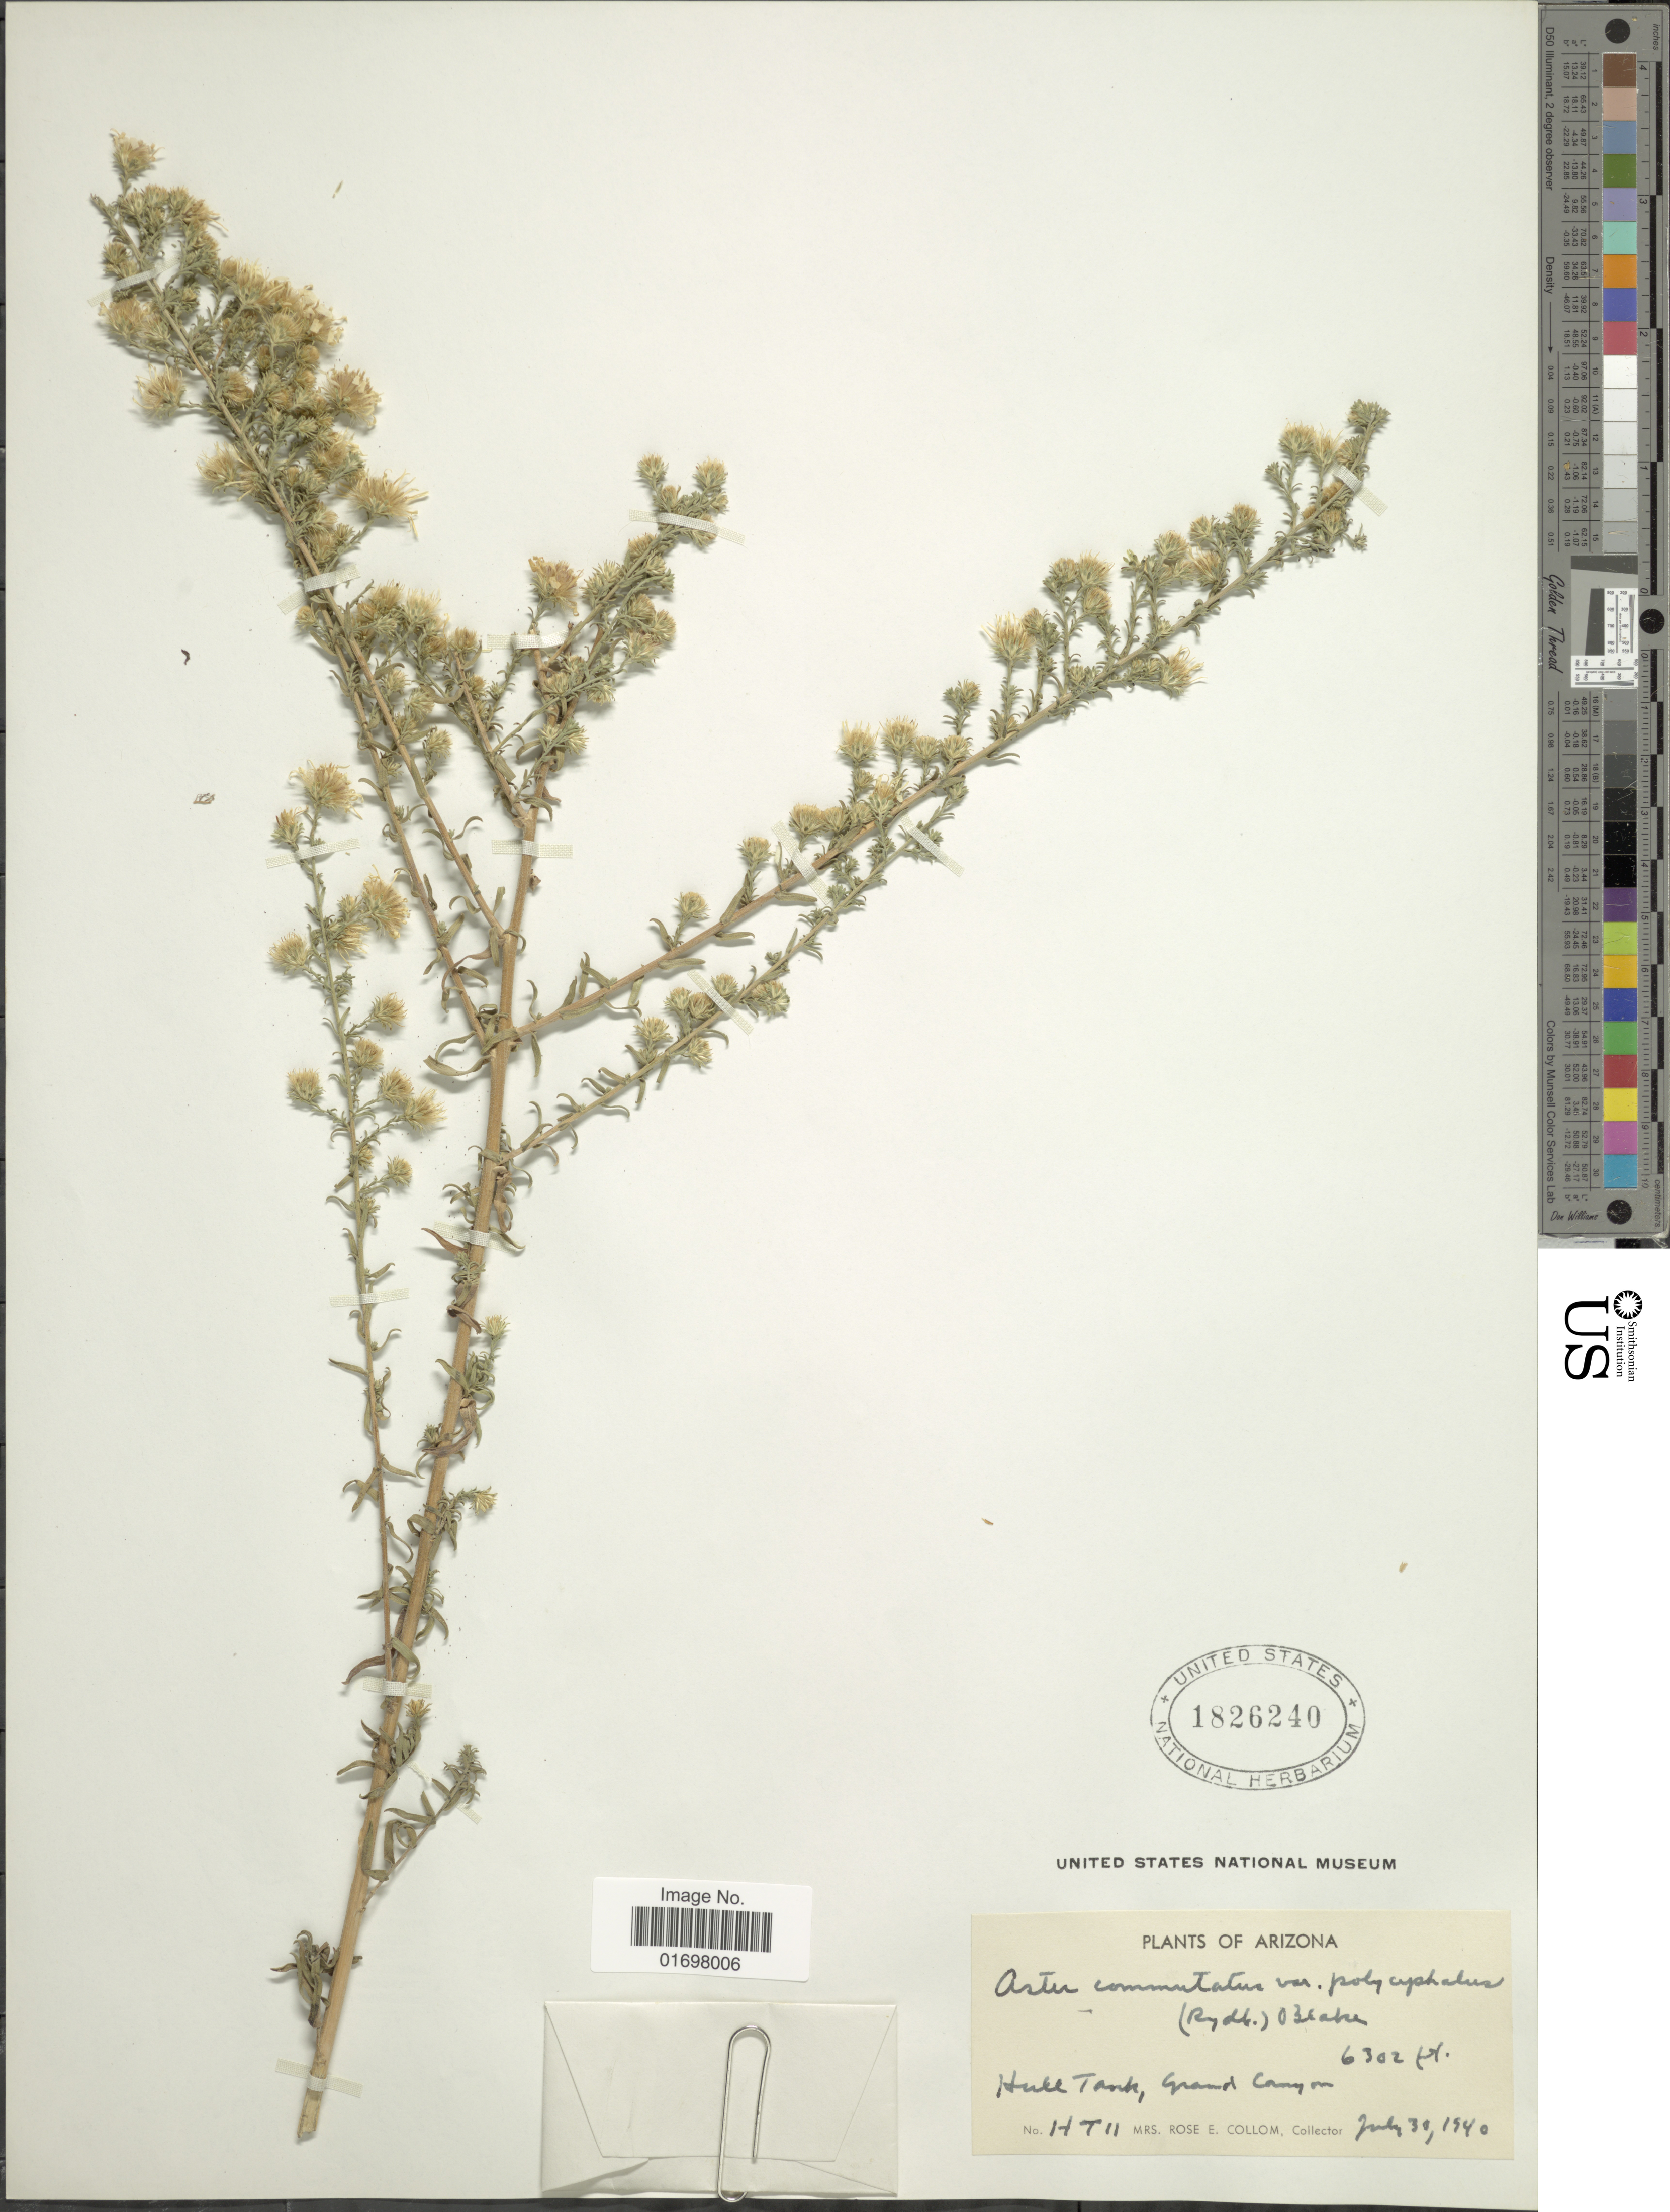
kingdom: Plantae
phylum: Tracheophyta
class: Magnoliopsida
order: Asterales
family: Asteraceae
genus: Symphyotrichum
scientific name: Symphyotrichum falcatum var. commutatum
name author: (Torr. & A. Gray) G.L. Nesom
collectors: R. E. Collom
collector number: HT11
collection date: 1940-07-30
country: United States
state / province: Arizona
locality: Arizona. Hull Tank, Grand Canyon.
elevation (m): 1921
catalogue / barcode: US 1826240